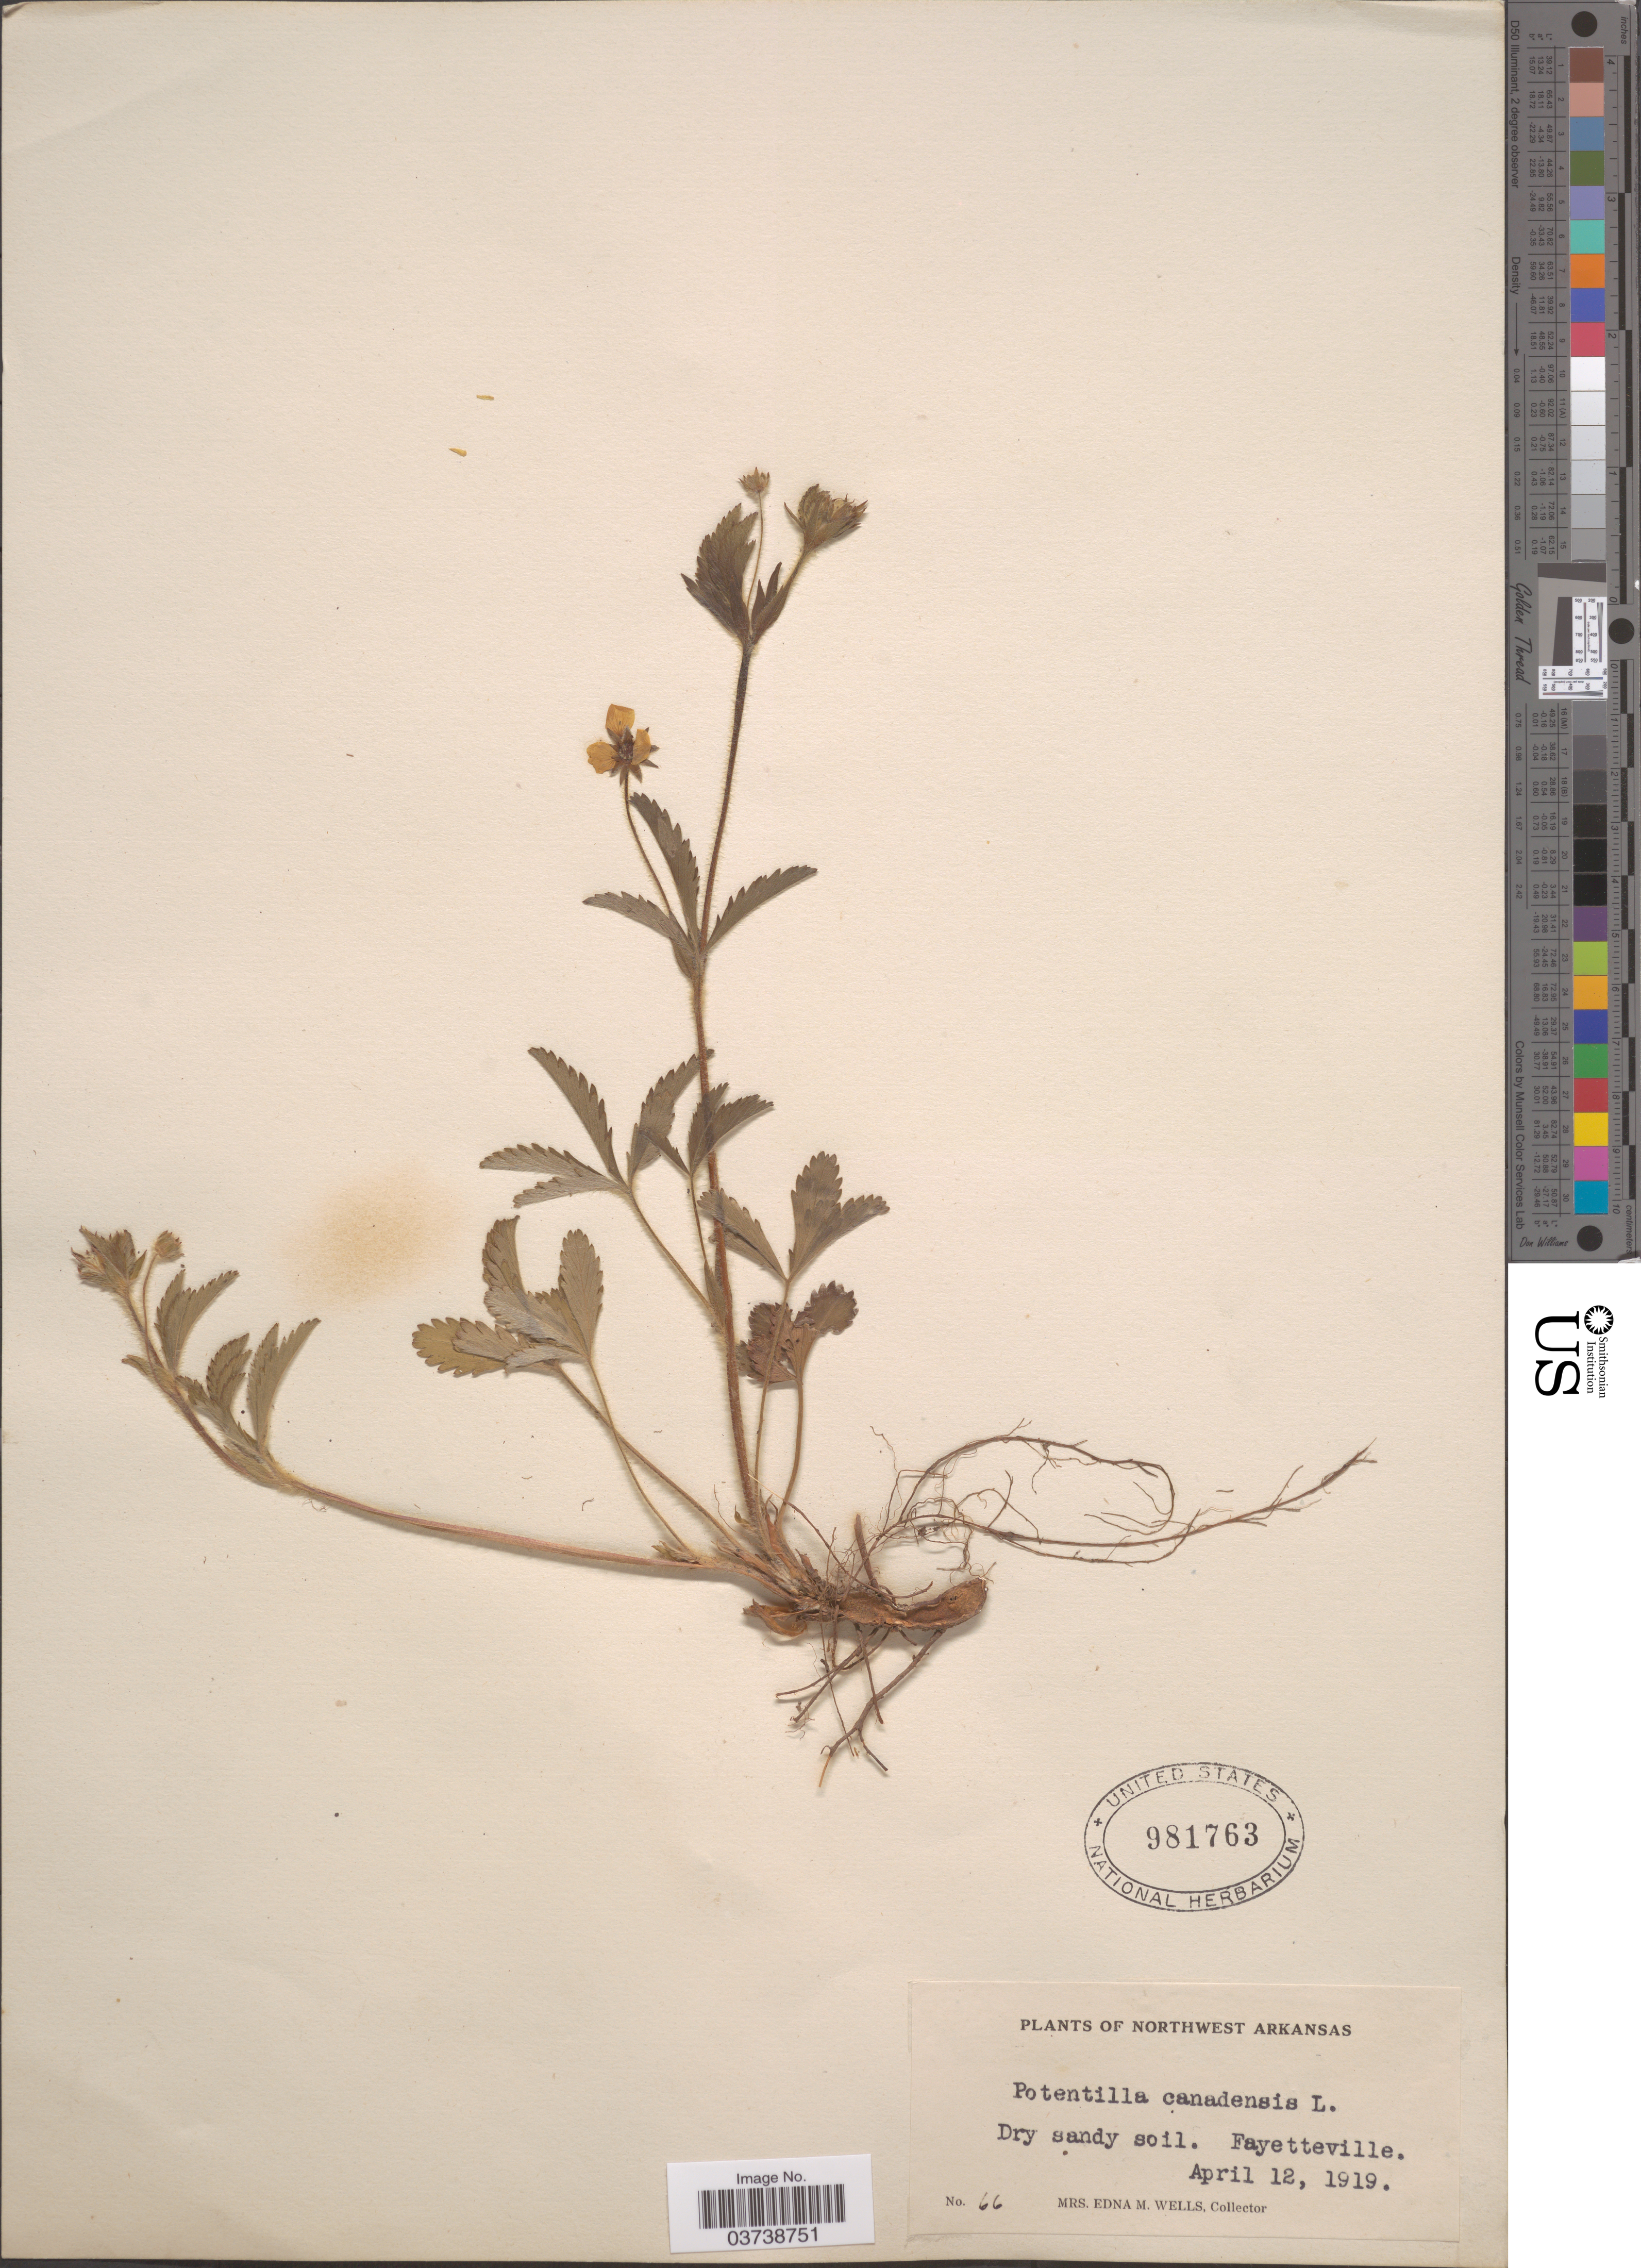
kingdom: Plantae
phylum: Tracheophyta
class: Magnoliopsida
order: Rosales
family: Rosaceae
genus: Potentilla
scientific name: Potentilla canadensis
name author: L.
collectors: E. M. Wells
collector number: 66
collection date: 1919-04-12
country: United States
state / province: Arkansas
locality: Northwest Arkansas. Fayetteville.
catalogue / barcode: US 981763